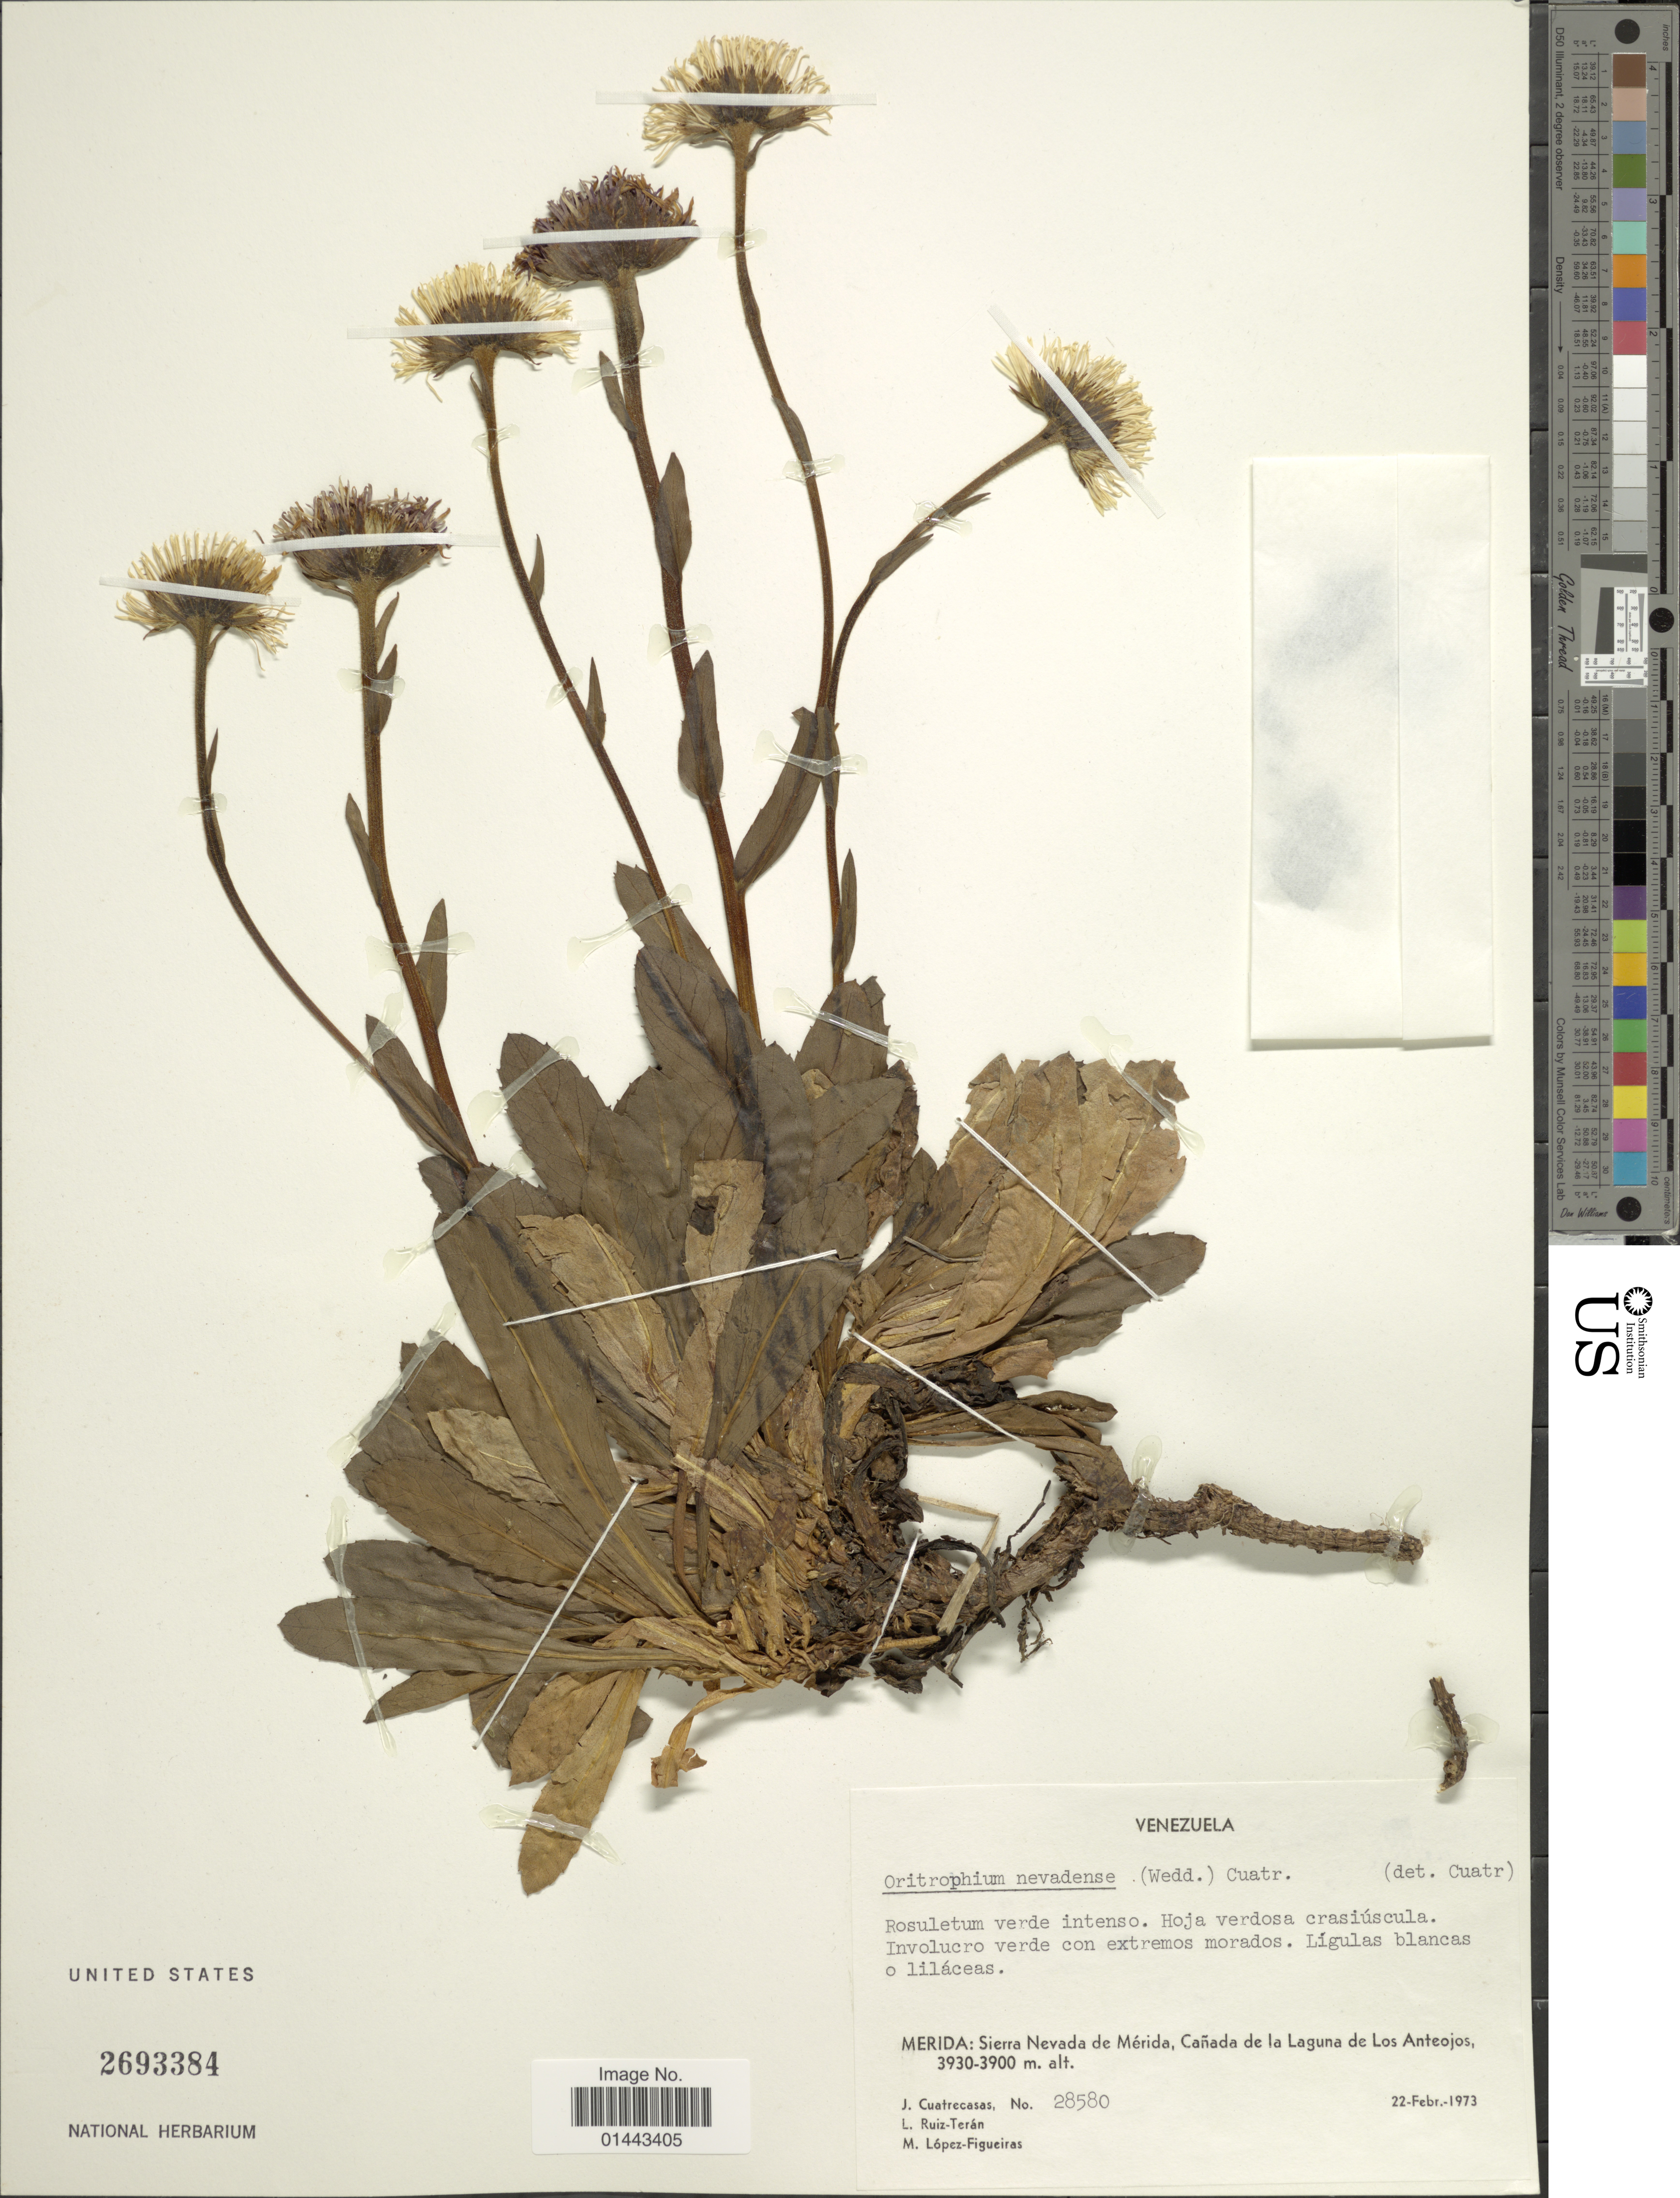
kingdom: Plantae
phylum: Tracheophyta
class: Magnoliopsida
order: Asterales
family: Asteraceae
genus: Oritrophium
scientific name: Oritrophium nevadense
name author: (Wedd.) Cuatrec.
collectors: J. Cuatrecasas, L. E. Ruíz-Terán & M. López Figueiras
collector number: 28580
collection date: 1973-02-22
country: Venezuela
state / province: Mérida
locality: Sierra Nevada de Mérida, Cañada de la Laguna de Los Anteojos.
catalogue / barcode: US 2693384